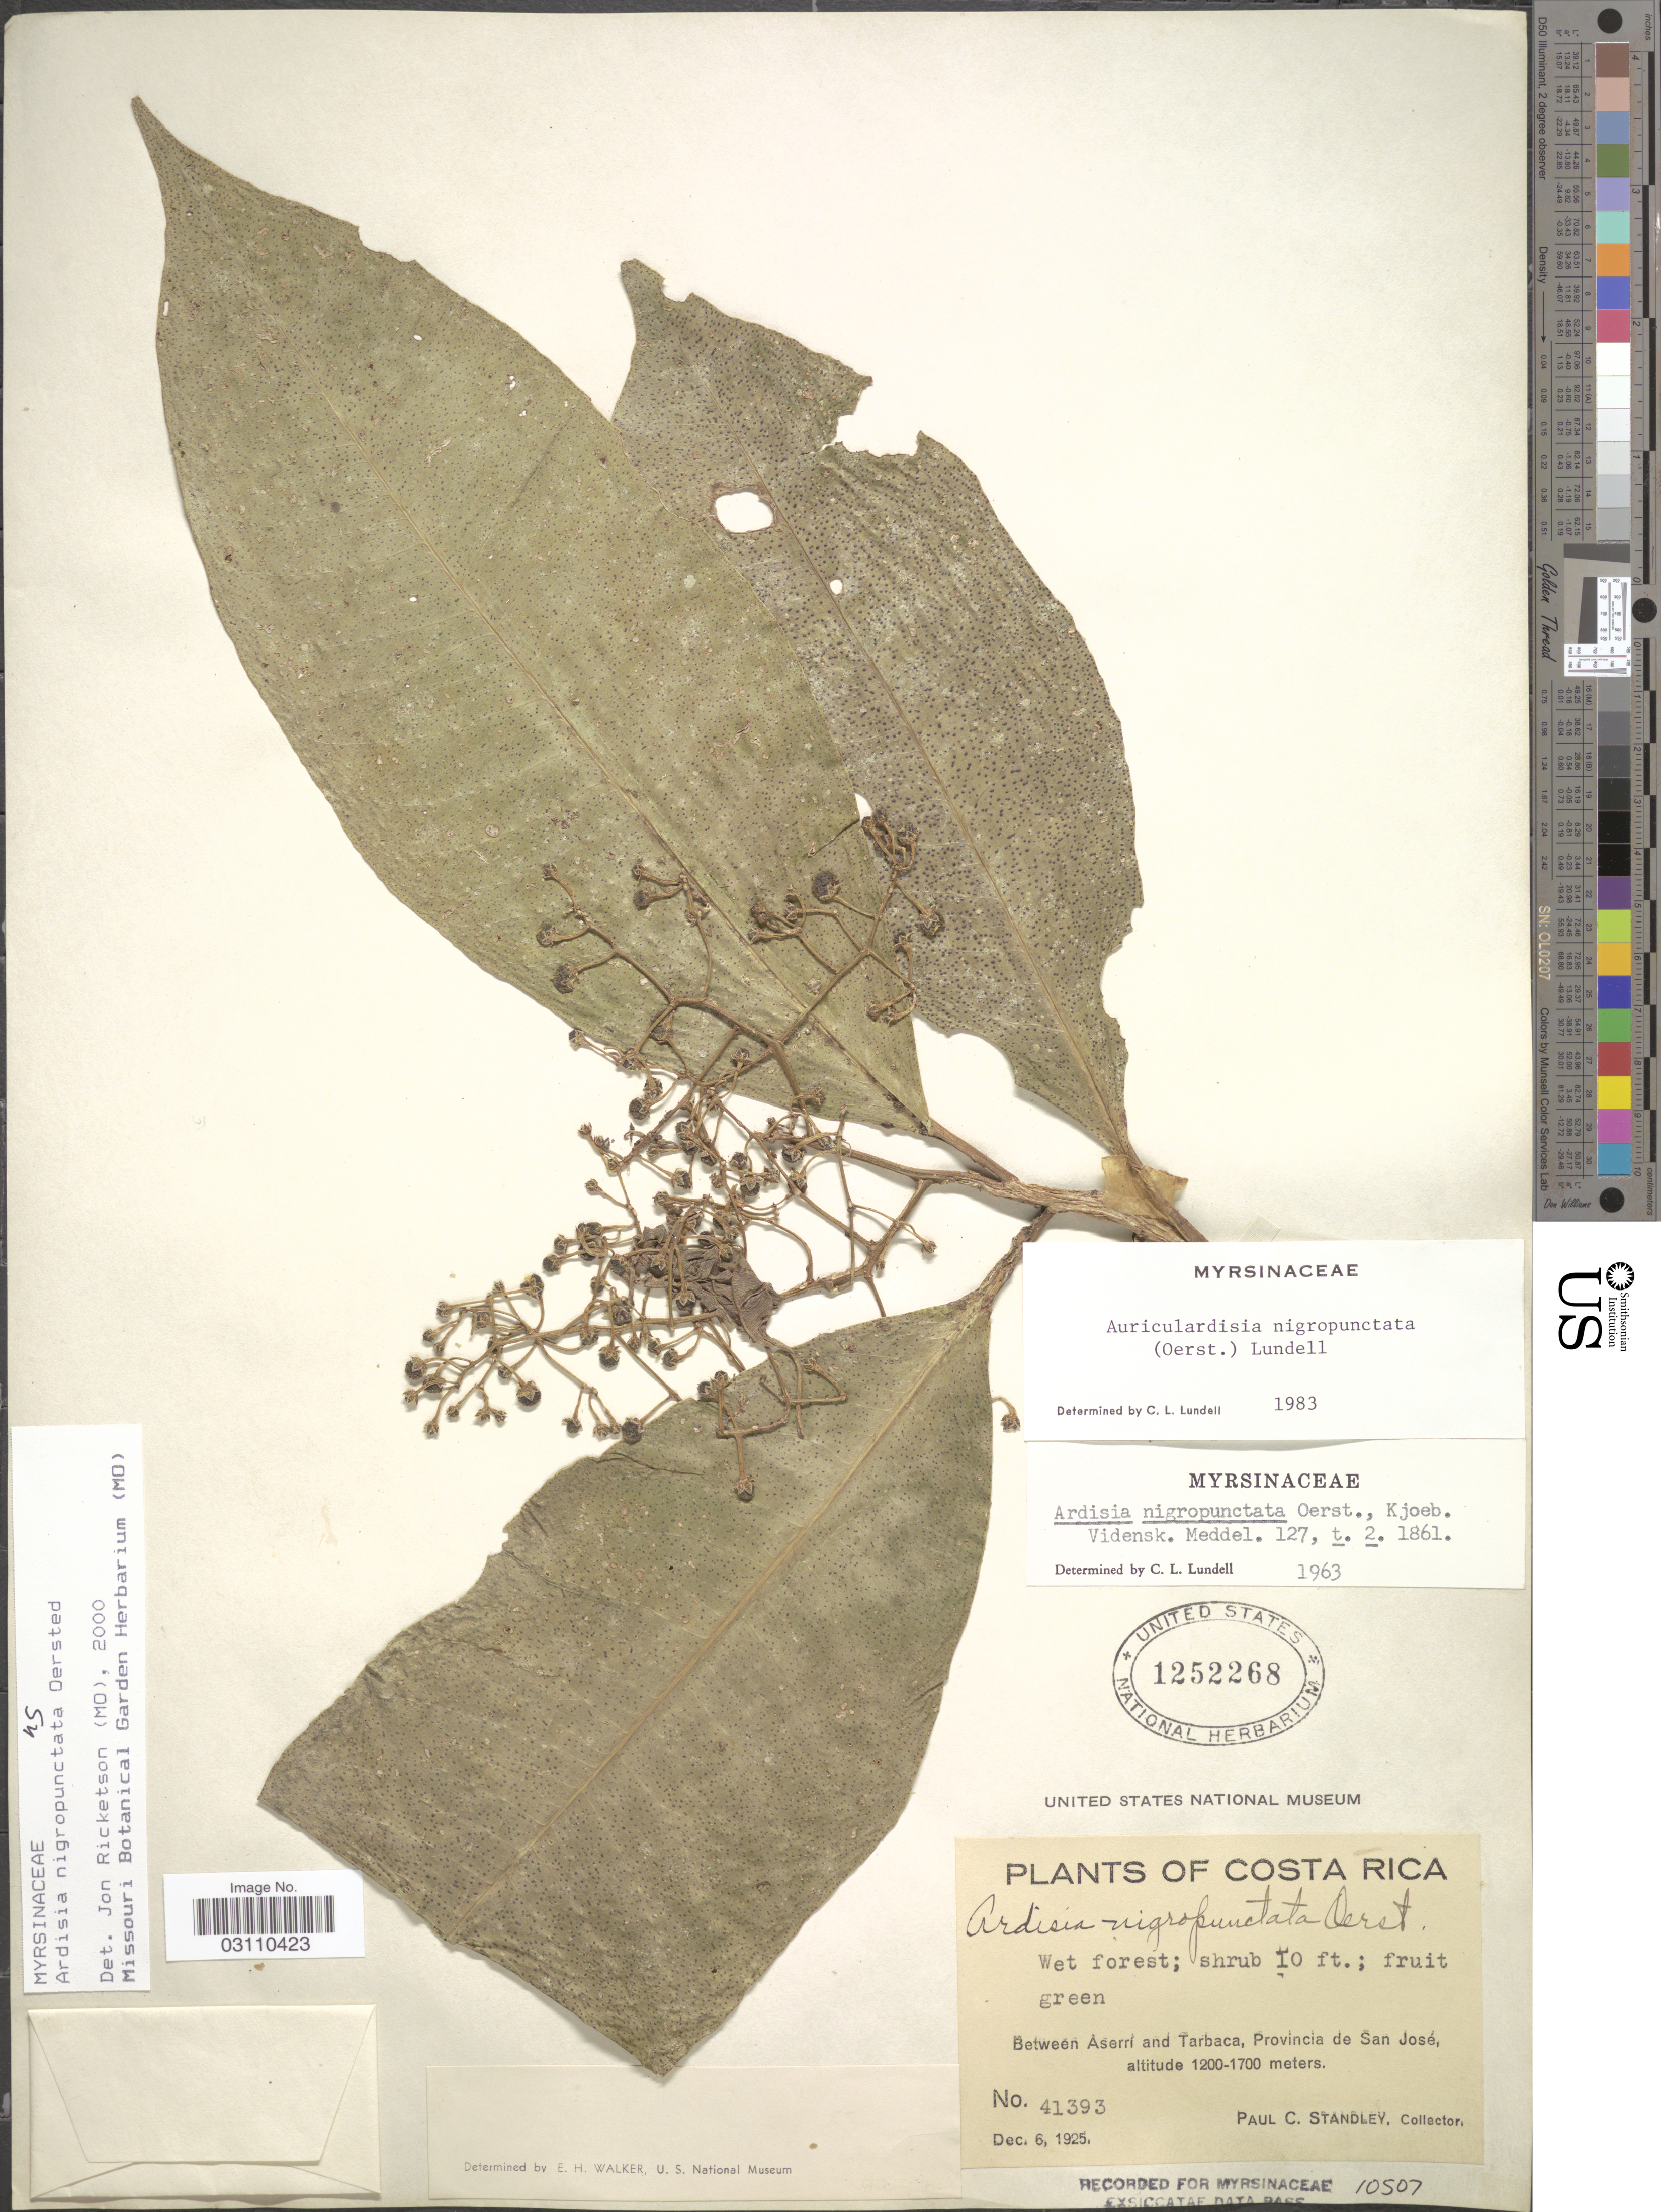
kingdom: Plantae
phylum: Tracheophyta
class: Magnoliopsida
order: Ericales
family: Primulaceae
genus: Ardisia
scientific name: Ardisia nigropunctata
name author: Oerst.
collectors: P. C. Standley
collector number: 41393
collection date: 1925-12-06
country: Costa Rica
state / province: San José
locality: Between Aserrí and Tarbaca.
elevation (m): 1200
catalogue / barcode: US 1252268